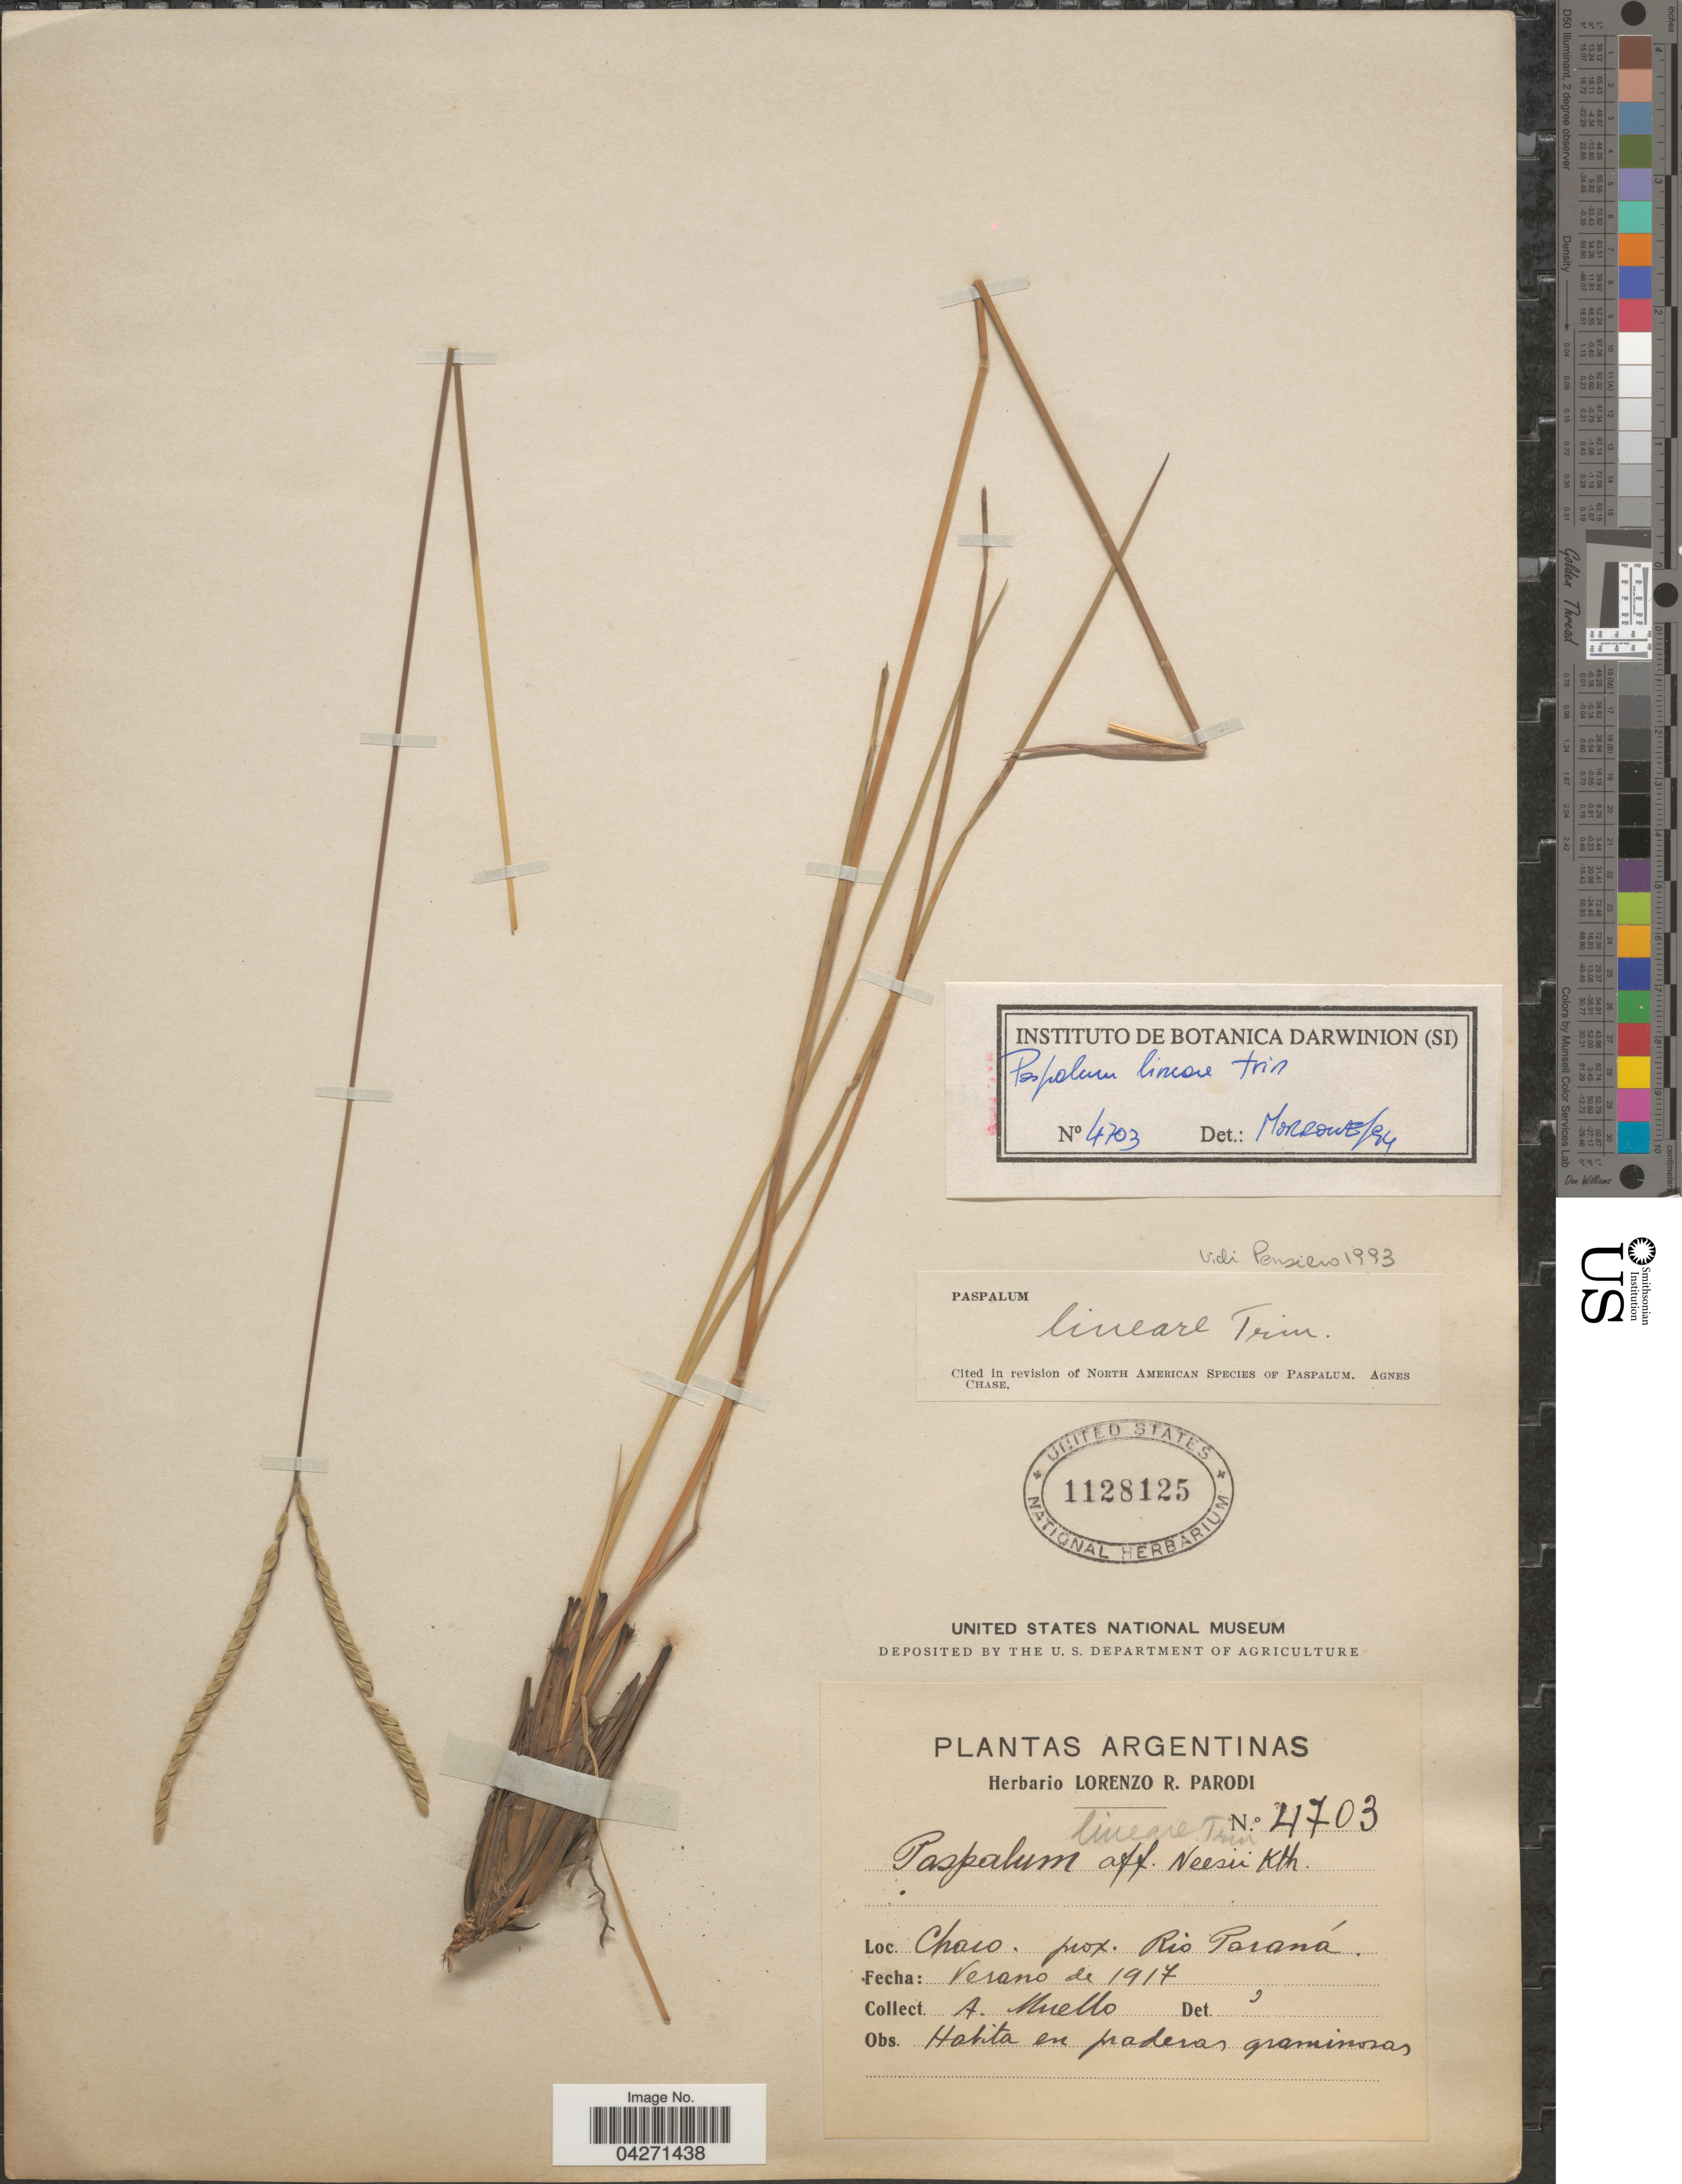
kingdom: Plantae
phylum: Tracheophyta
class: Liliopsida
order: Poales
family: Poaceae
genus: Paspalum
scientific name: Paspalum lineare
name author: E. Fourn.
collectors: A. Muello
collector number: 4703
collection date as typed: Verano de 1917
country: Argentina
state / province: Chaco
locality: Prox. Rio Paraná.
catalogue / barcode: US 1128125